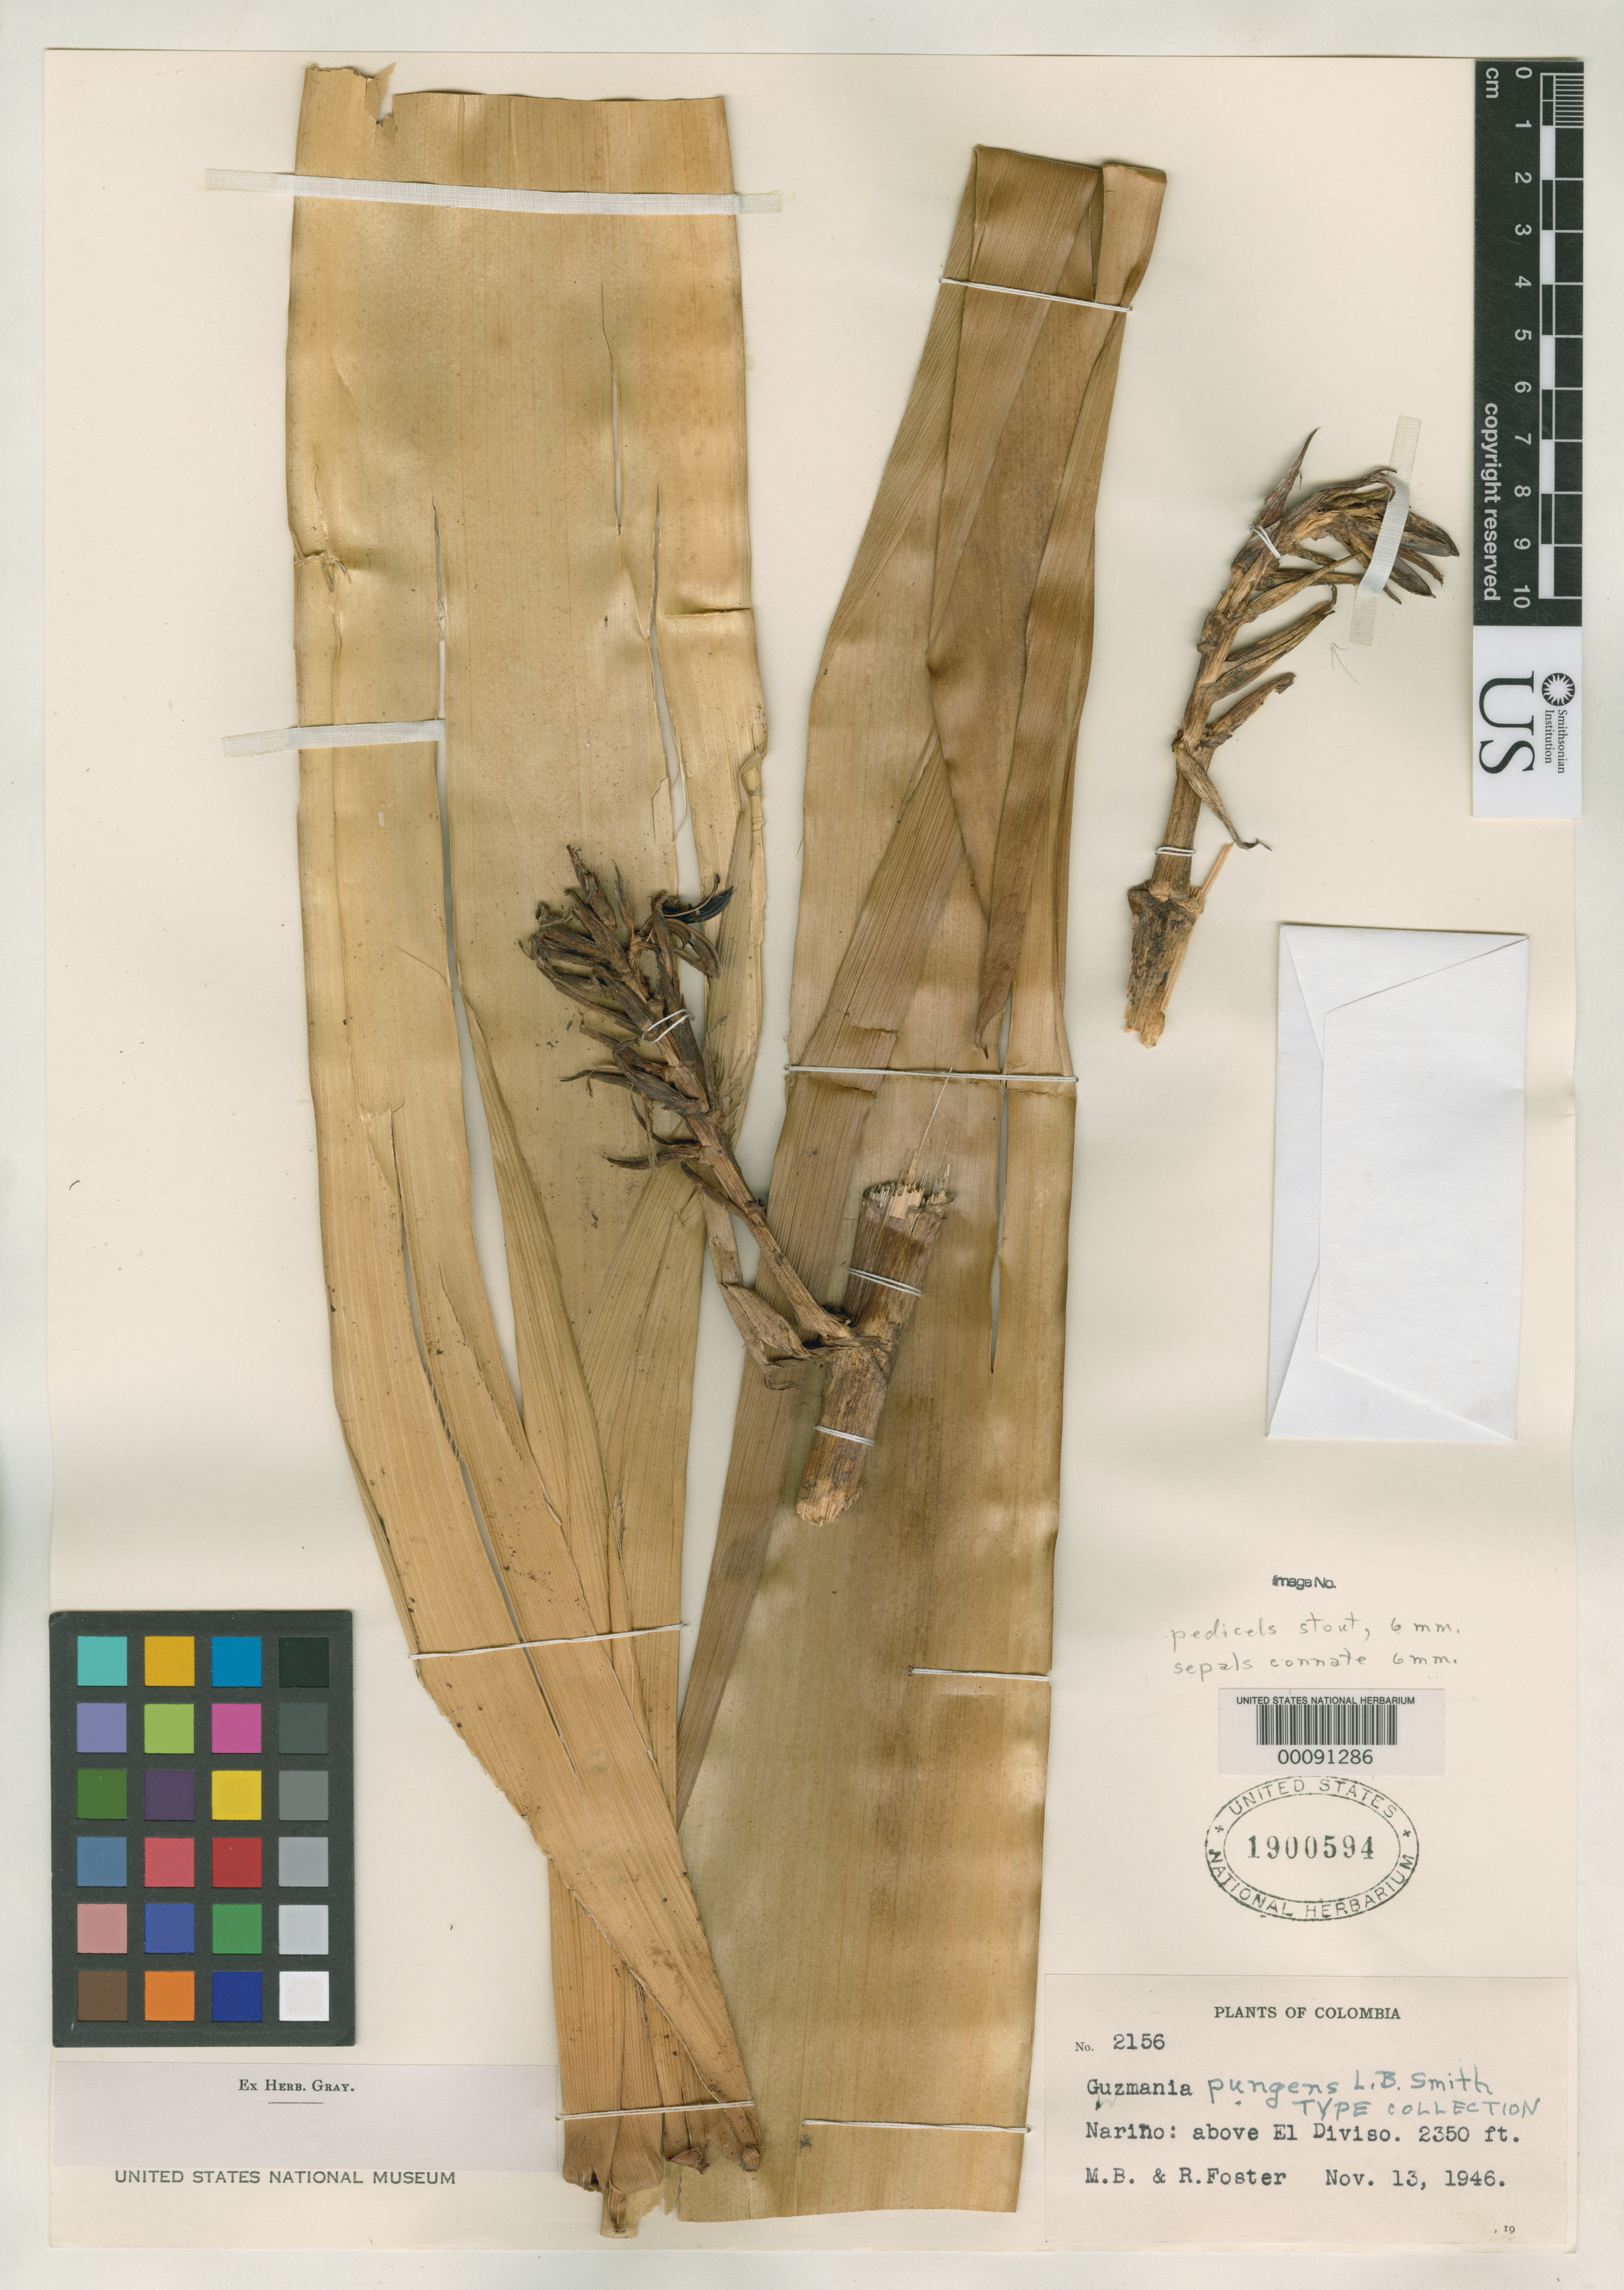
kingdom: Plantae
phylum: Tracheophyta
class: Liliopsida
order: Poales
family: Bromeliaceae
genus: Guzmania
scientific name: Guzmania pungens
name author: L.B. Sm.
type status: Isotype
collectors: M. B. Foster & R. C. Foster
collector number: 2156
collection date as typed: Nov. 15, 1946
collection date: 1946-11-15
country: Colombia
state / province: Nariño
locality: Above El Diviso.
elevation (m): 705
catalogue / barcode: US 1900594